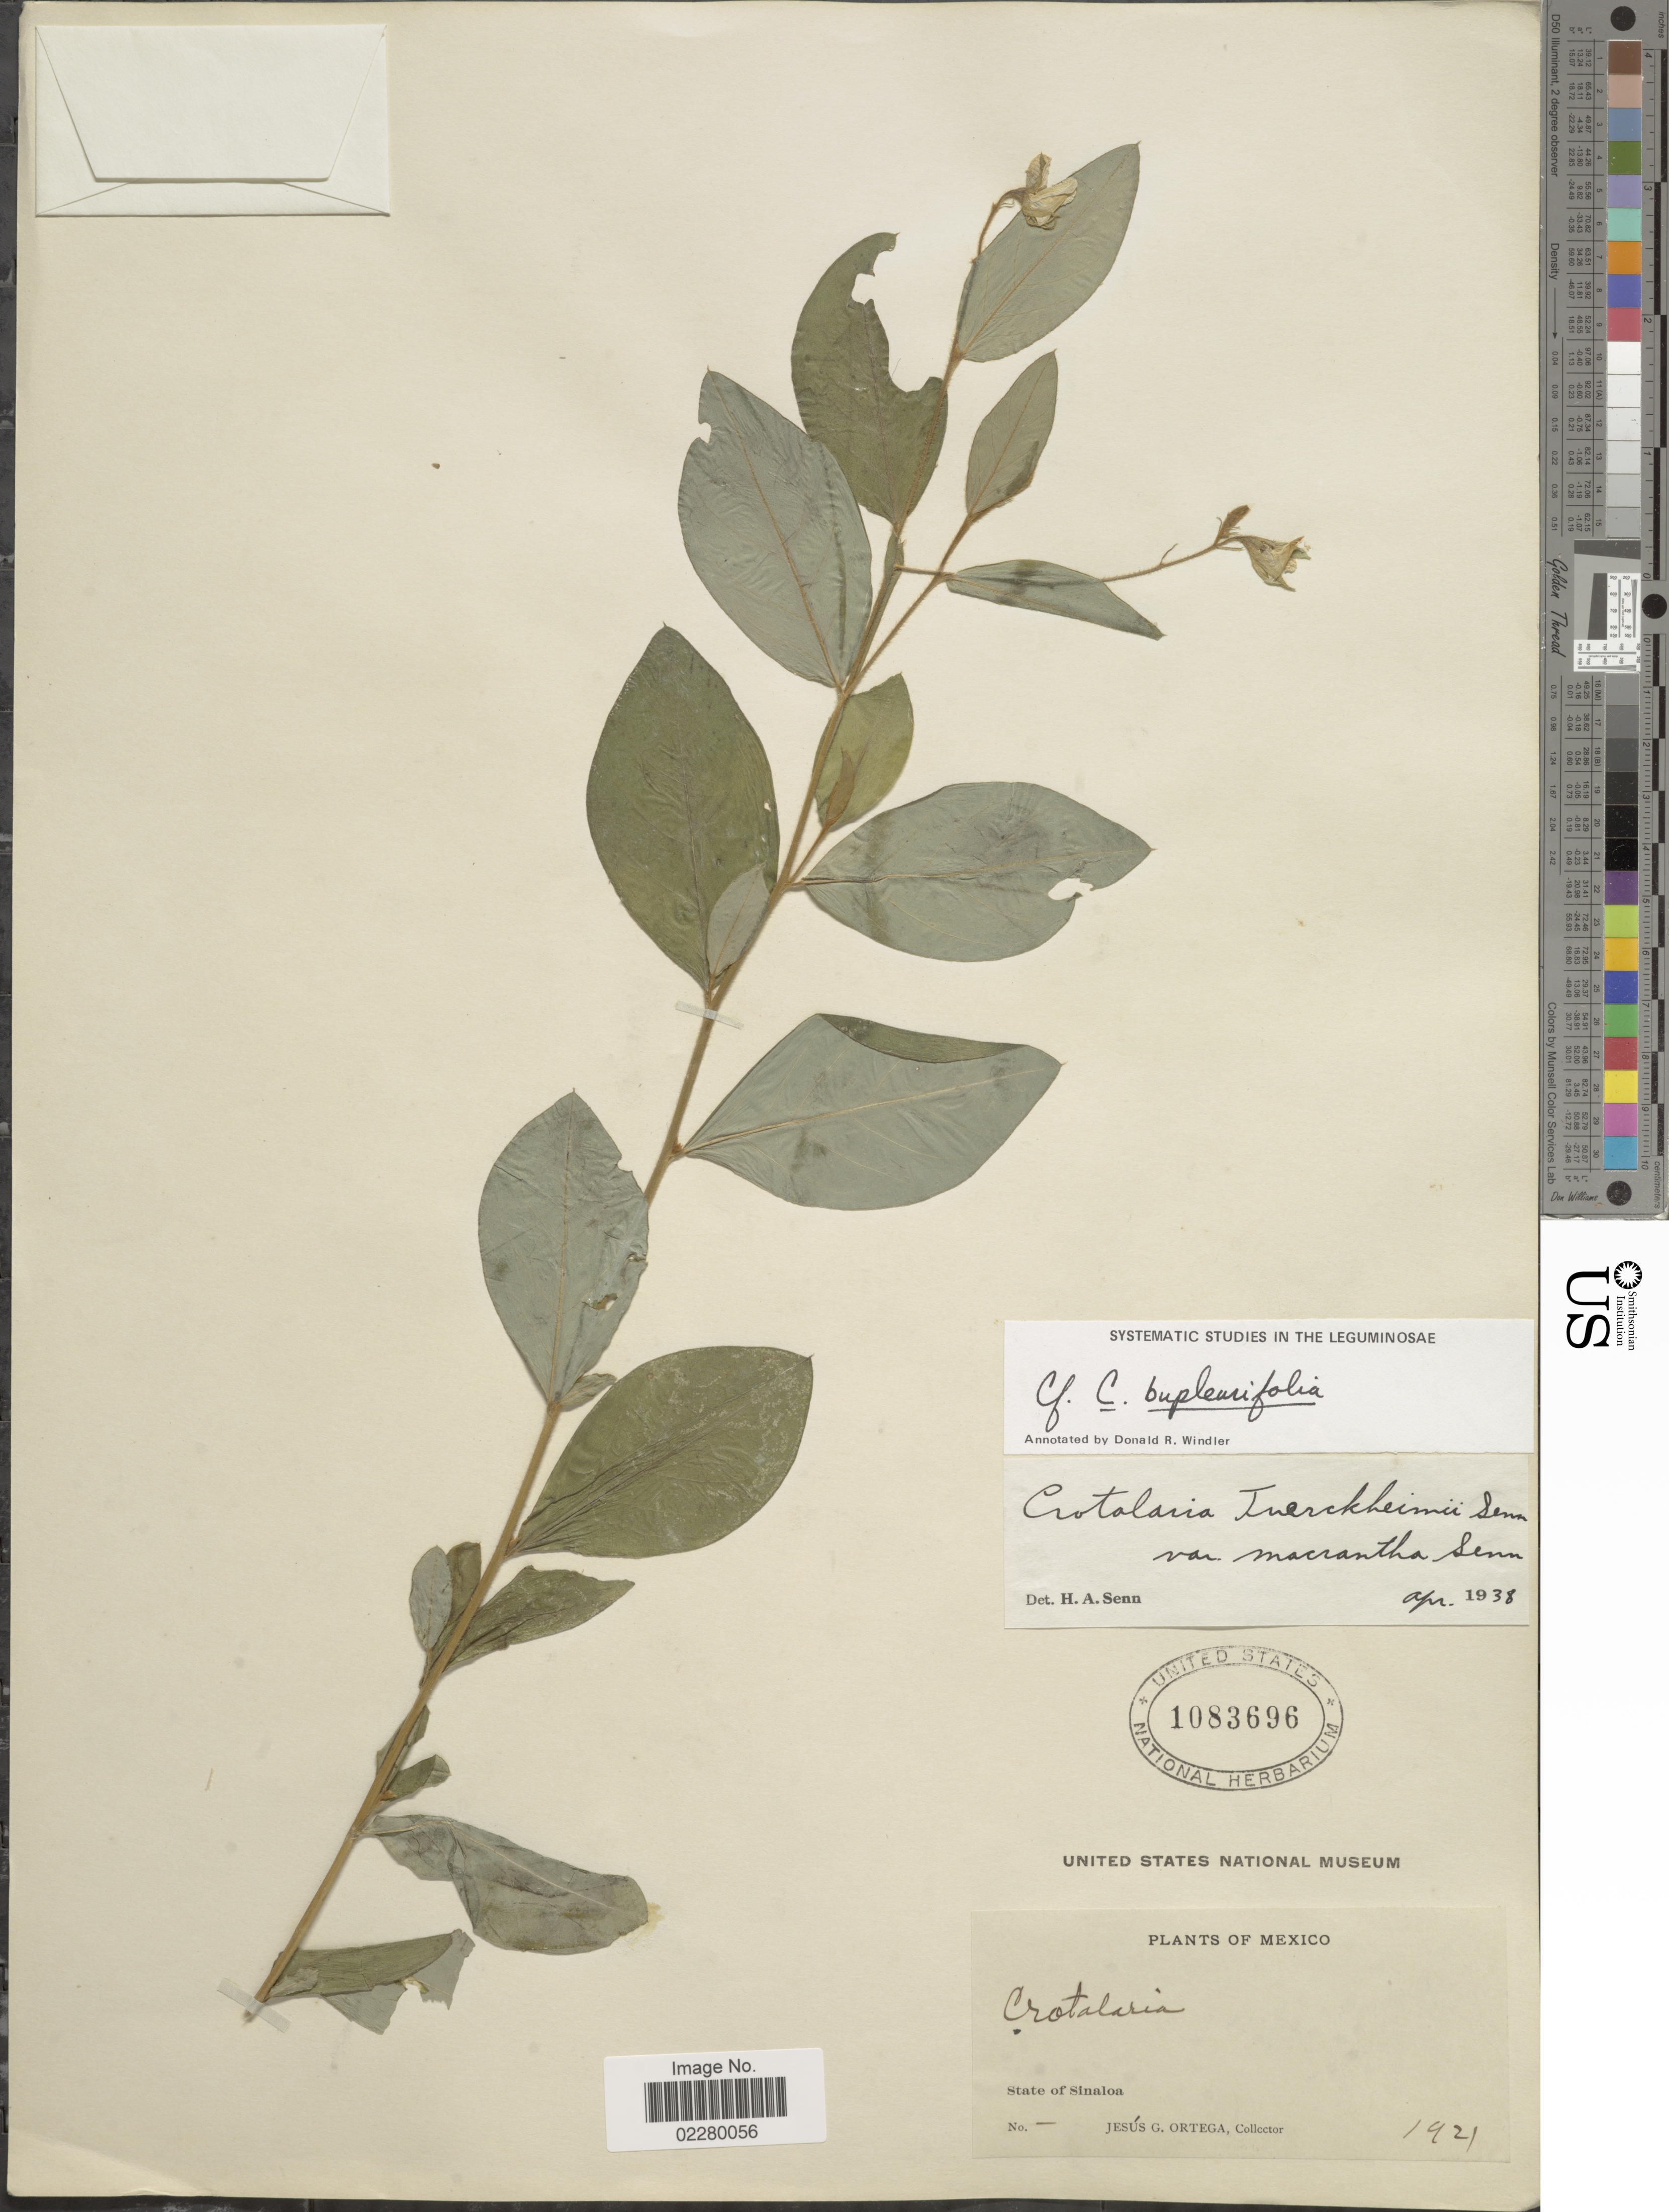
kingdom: Plantae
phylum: Tracheophyta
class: Magnoliopsida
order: Fabales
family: Fabaceae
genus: Crotalaria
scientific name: Crotalaria bupleurifolia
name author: Schltdl. & Cham.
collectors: J. Ortega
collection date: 1921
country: Mexico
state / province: Sinaloa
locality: State of Sinaloa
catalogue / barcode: US 1083696